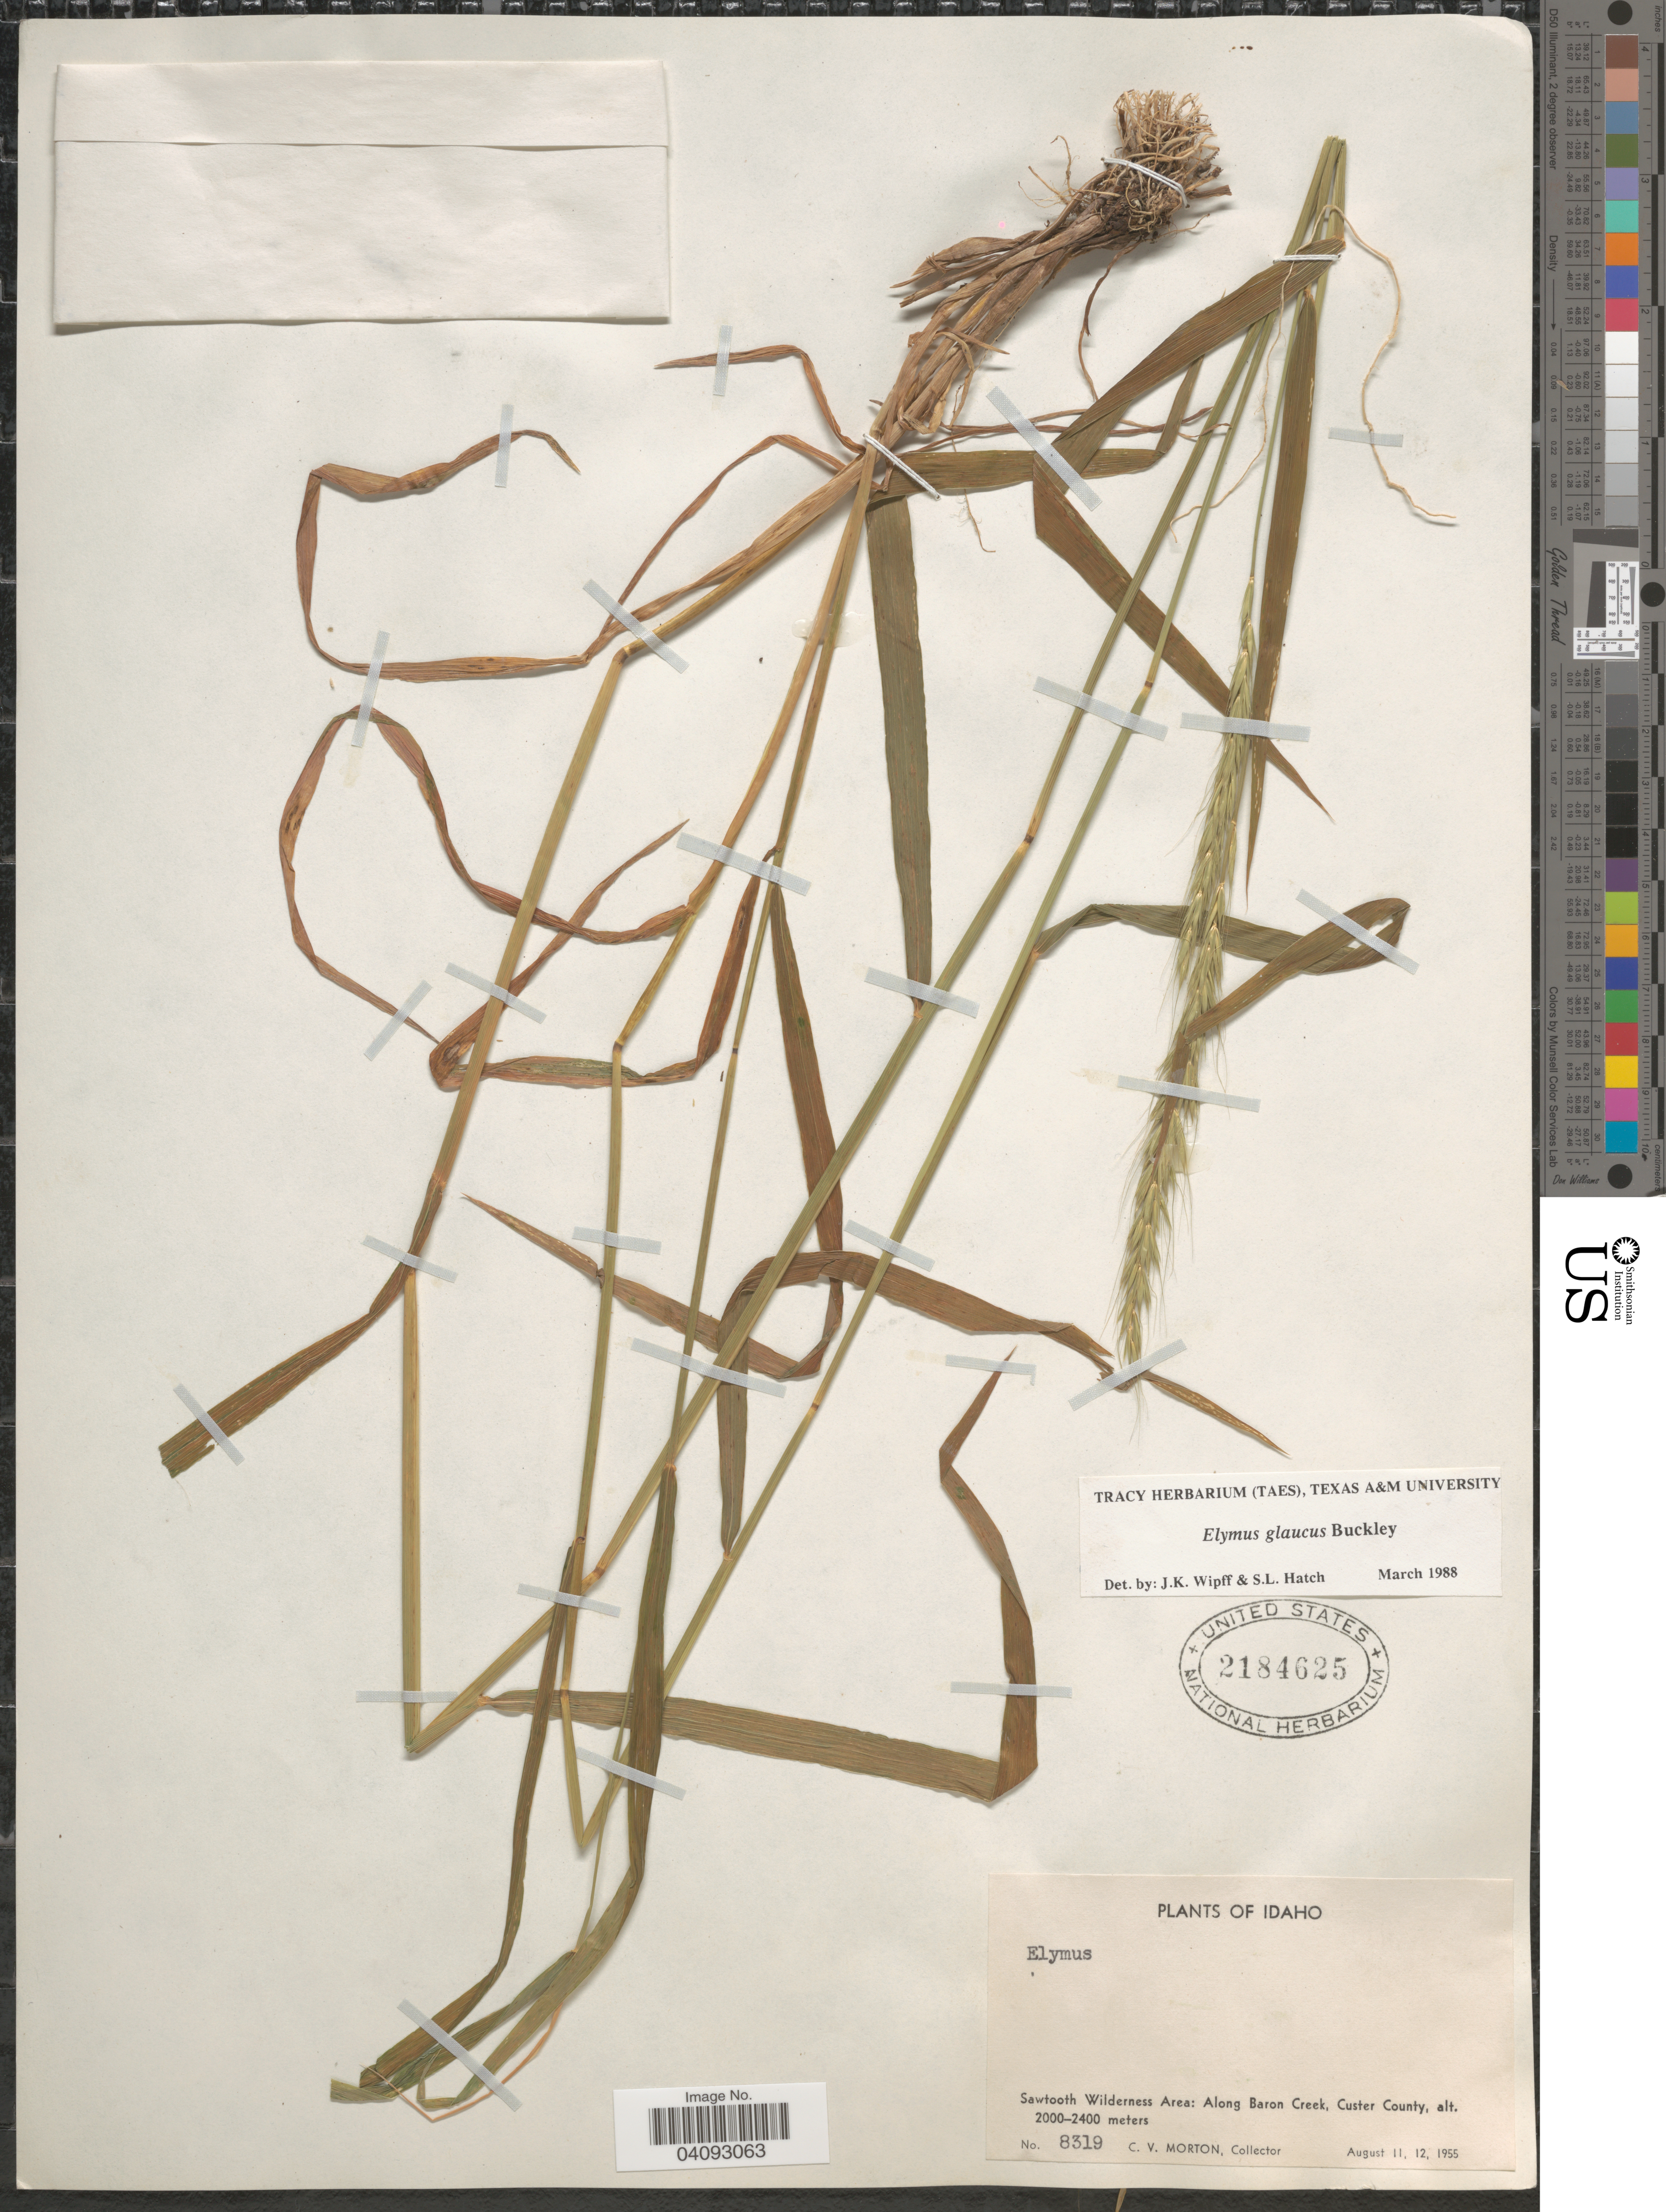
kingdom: Plantae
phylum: Tracheophyta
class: Liliopsida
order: Poales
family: Poaceae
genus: Elymus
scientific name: Elymus glaucus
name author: Buckley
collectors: C. V. Morton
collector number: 8319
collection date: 1955-08-11/1955-08-12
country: United States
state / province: Idaho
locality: Sawtooth Wilderness Area: Along Baron Creek, Custer County.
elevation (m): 2000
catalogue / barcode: US 2184625